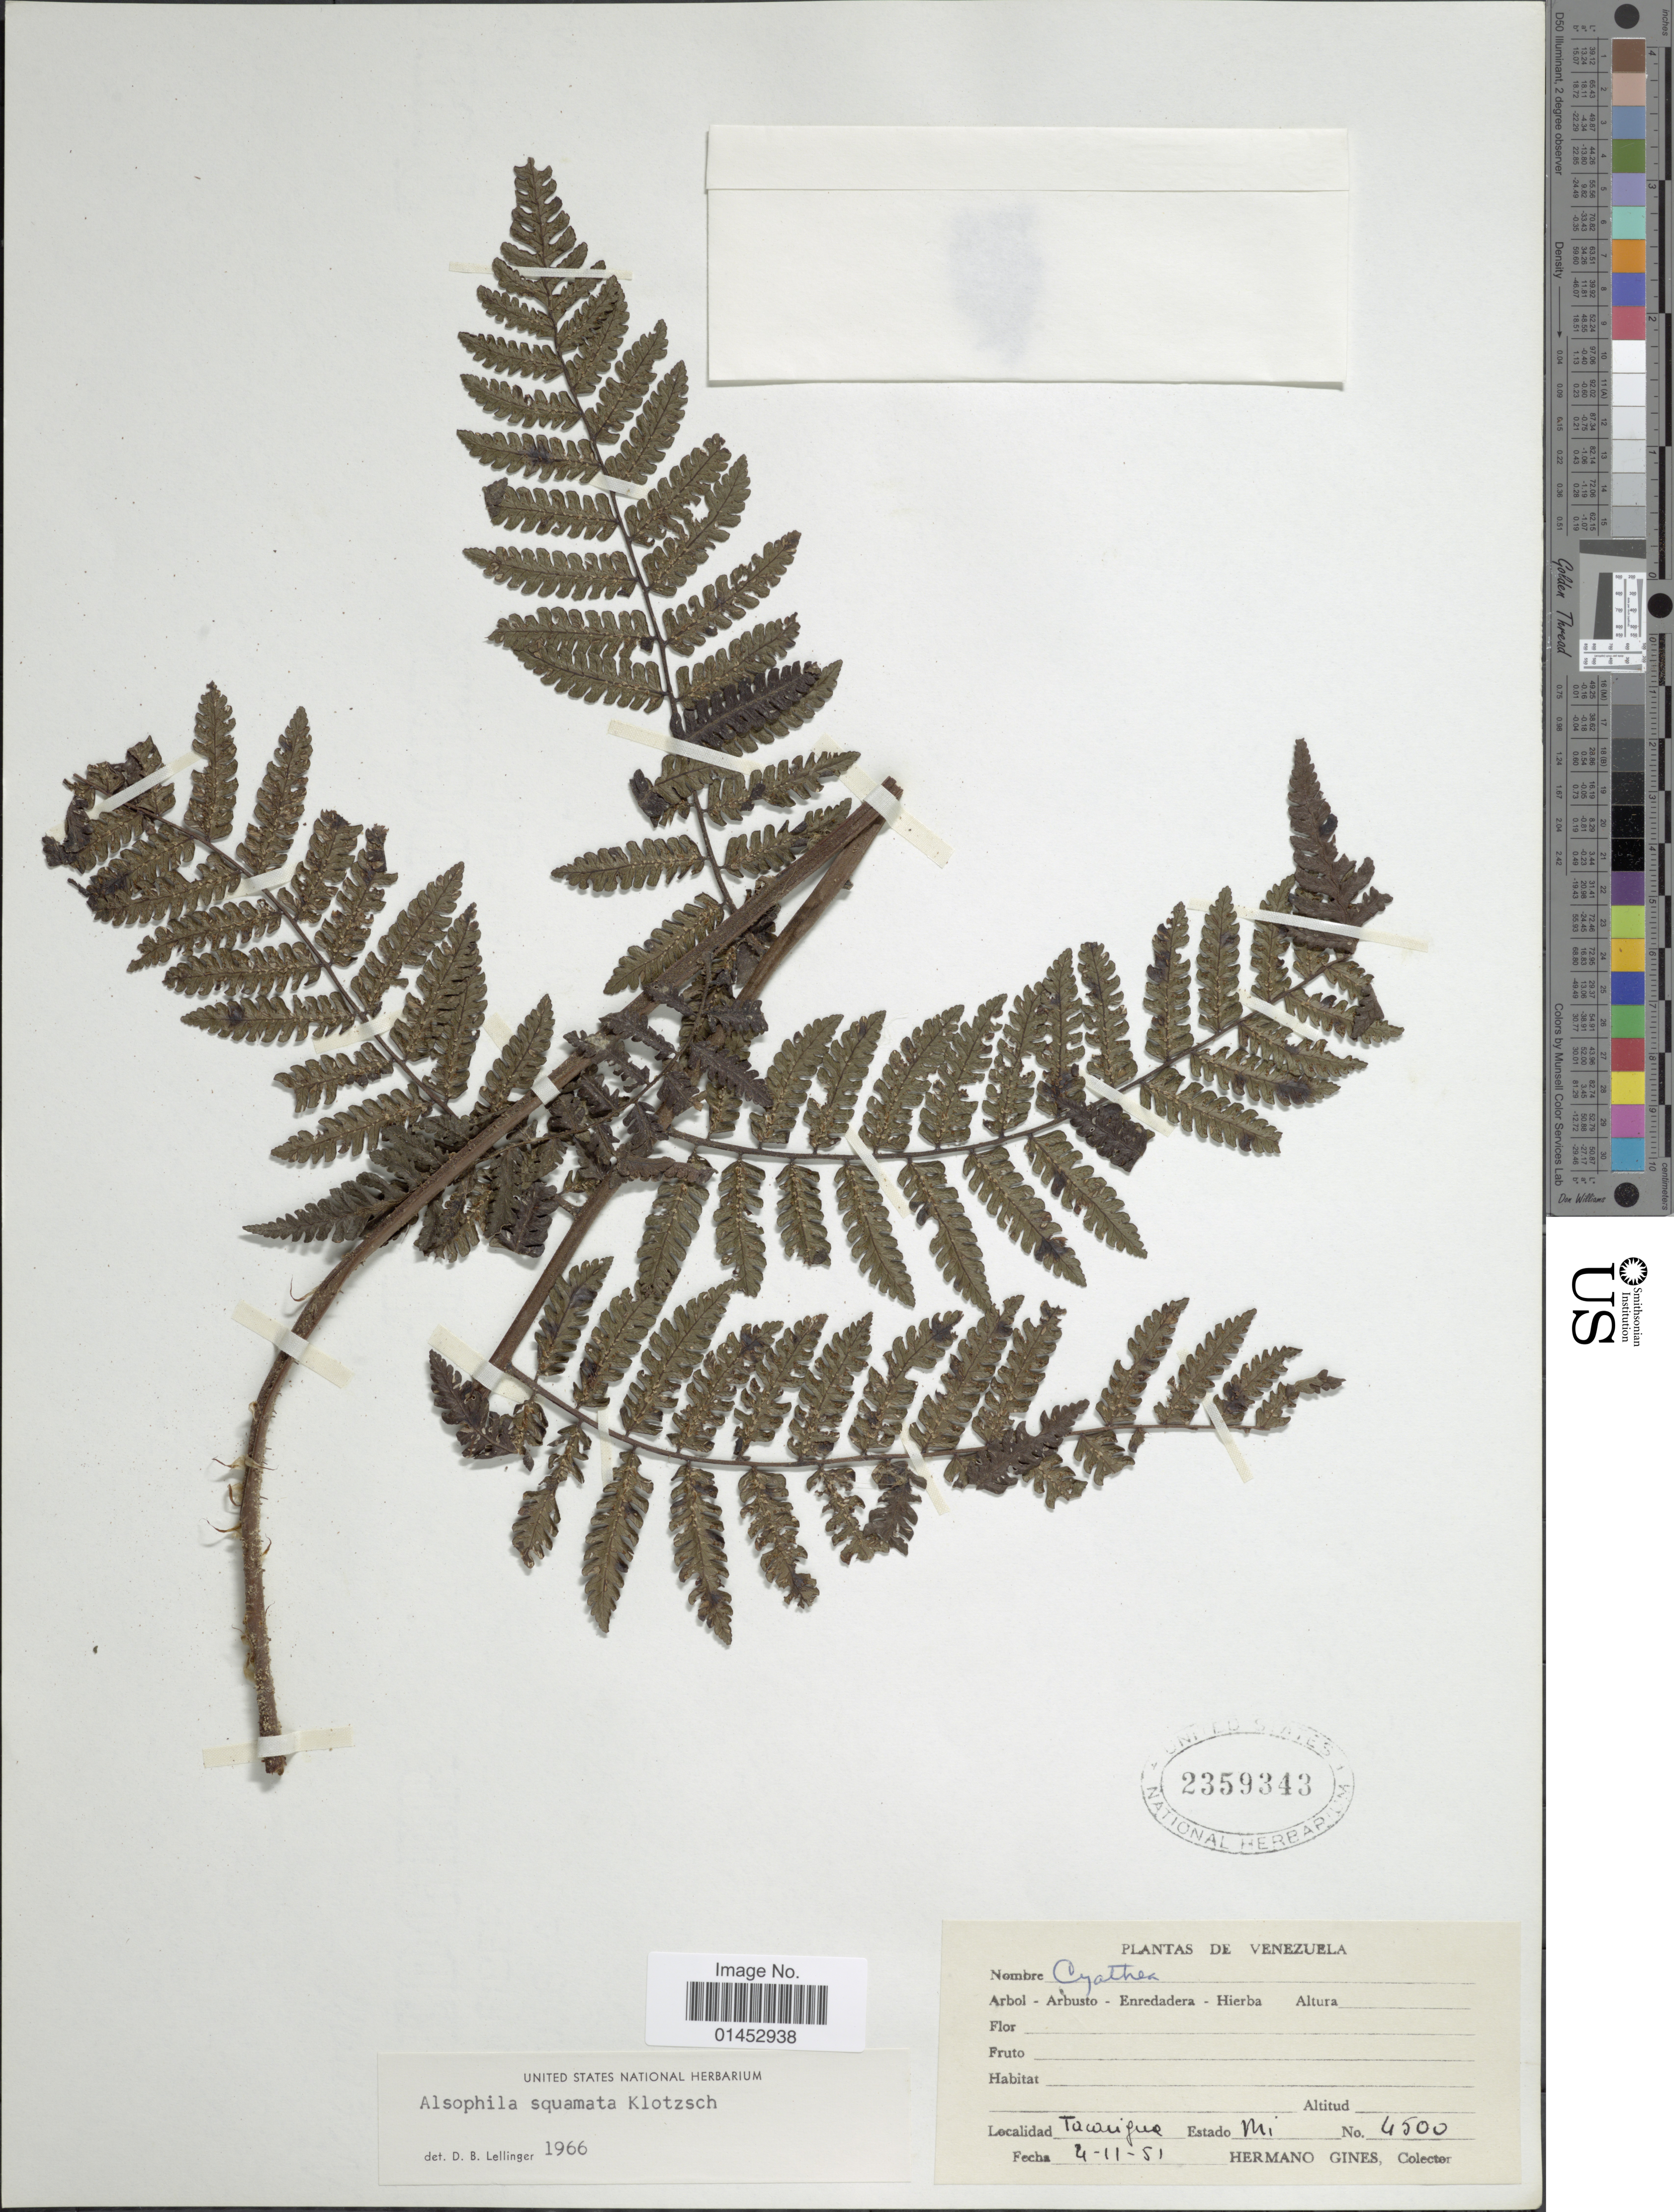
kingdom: Plantae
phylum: Tracheophyta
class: Polypodiopsida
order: Cyatheales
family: Cyatheaceae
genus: Cyathea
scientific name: Cyathea squamata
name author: (Klotzsch) Domin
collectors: Bro. Gines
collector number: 4500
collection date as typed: Transcribed d/m/y: 4/11/51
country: Venezuela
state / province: Miranda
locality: Tacarigua, Estado Mi. [State of Miranda]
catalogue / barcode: US 2359343